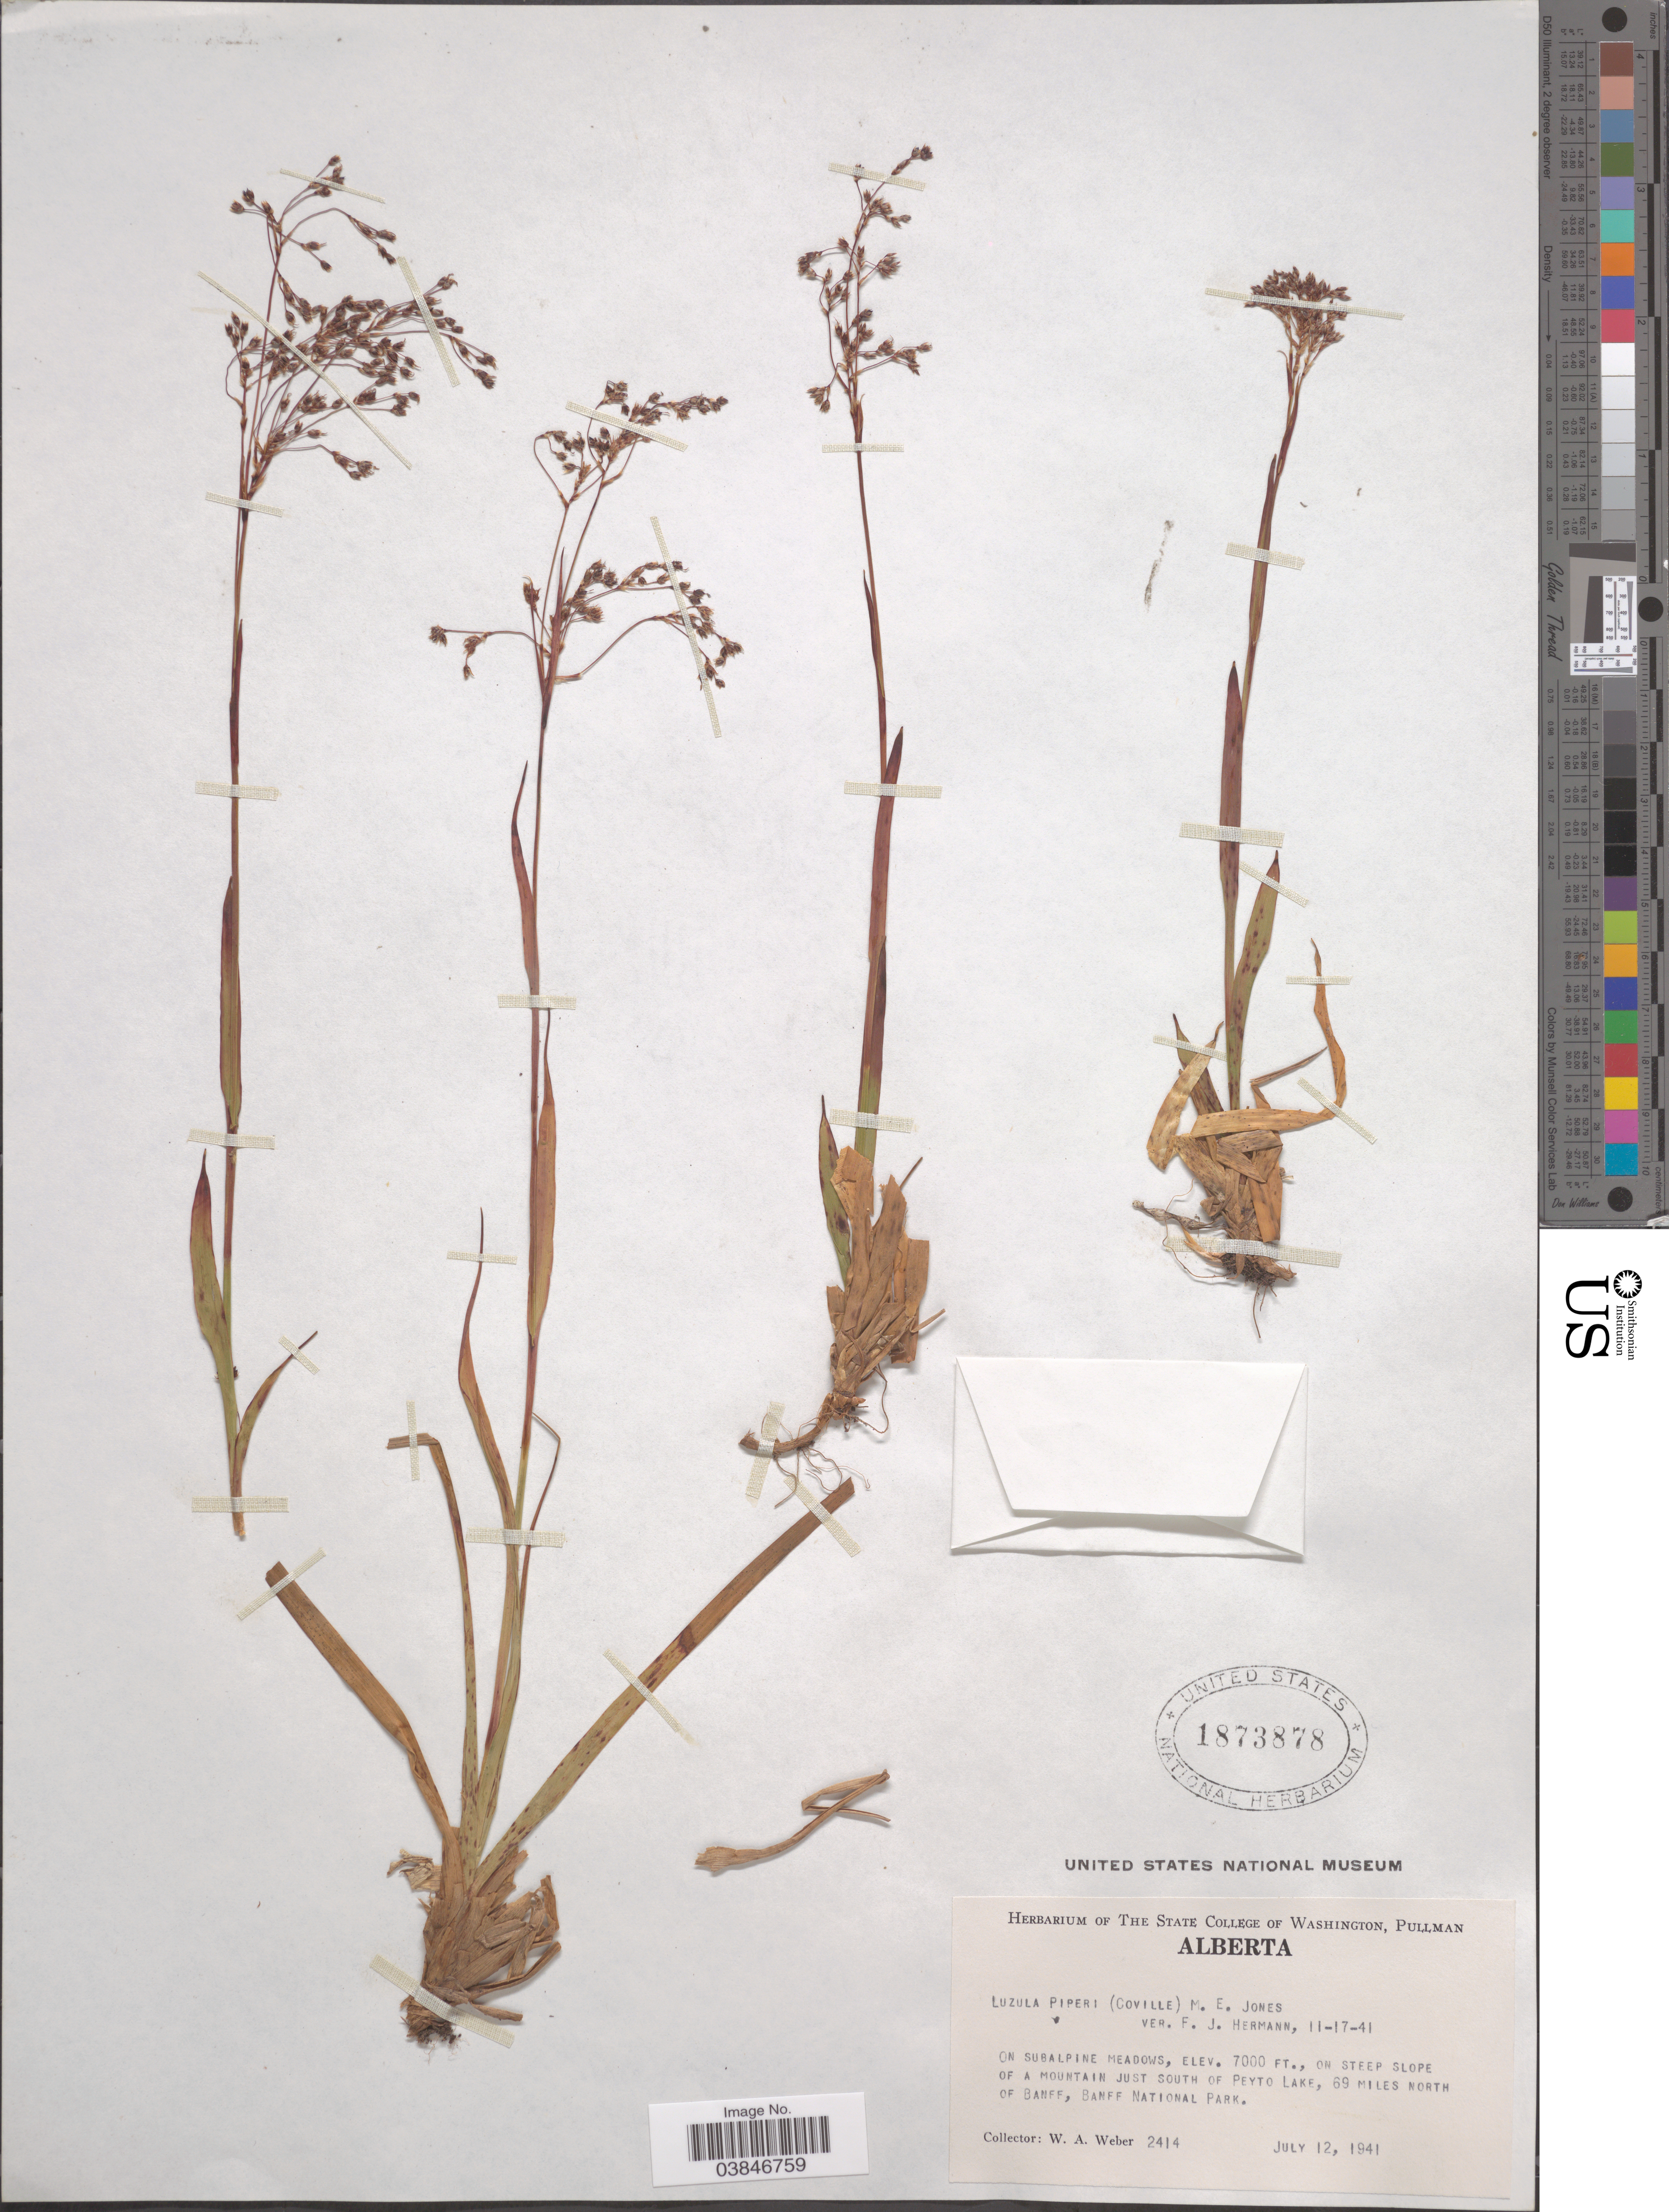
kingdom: Plantae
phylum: Tracheophyta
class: Liliopsida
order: Poales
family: Juncaceae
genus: Luzula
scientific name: Luzula piperi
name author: (Coville) M.E. Jones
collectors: W. A. Weber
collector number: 2414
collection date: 1941-07-12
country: Canada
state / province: Alberta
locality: On steep slope of a mountain just south of Peyto Lake, 69 miles north of Banff, Banff National Park.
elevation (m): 2134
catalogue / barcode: US 1873878